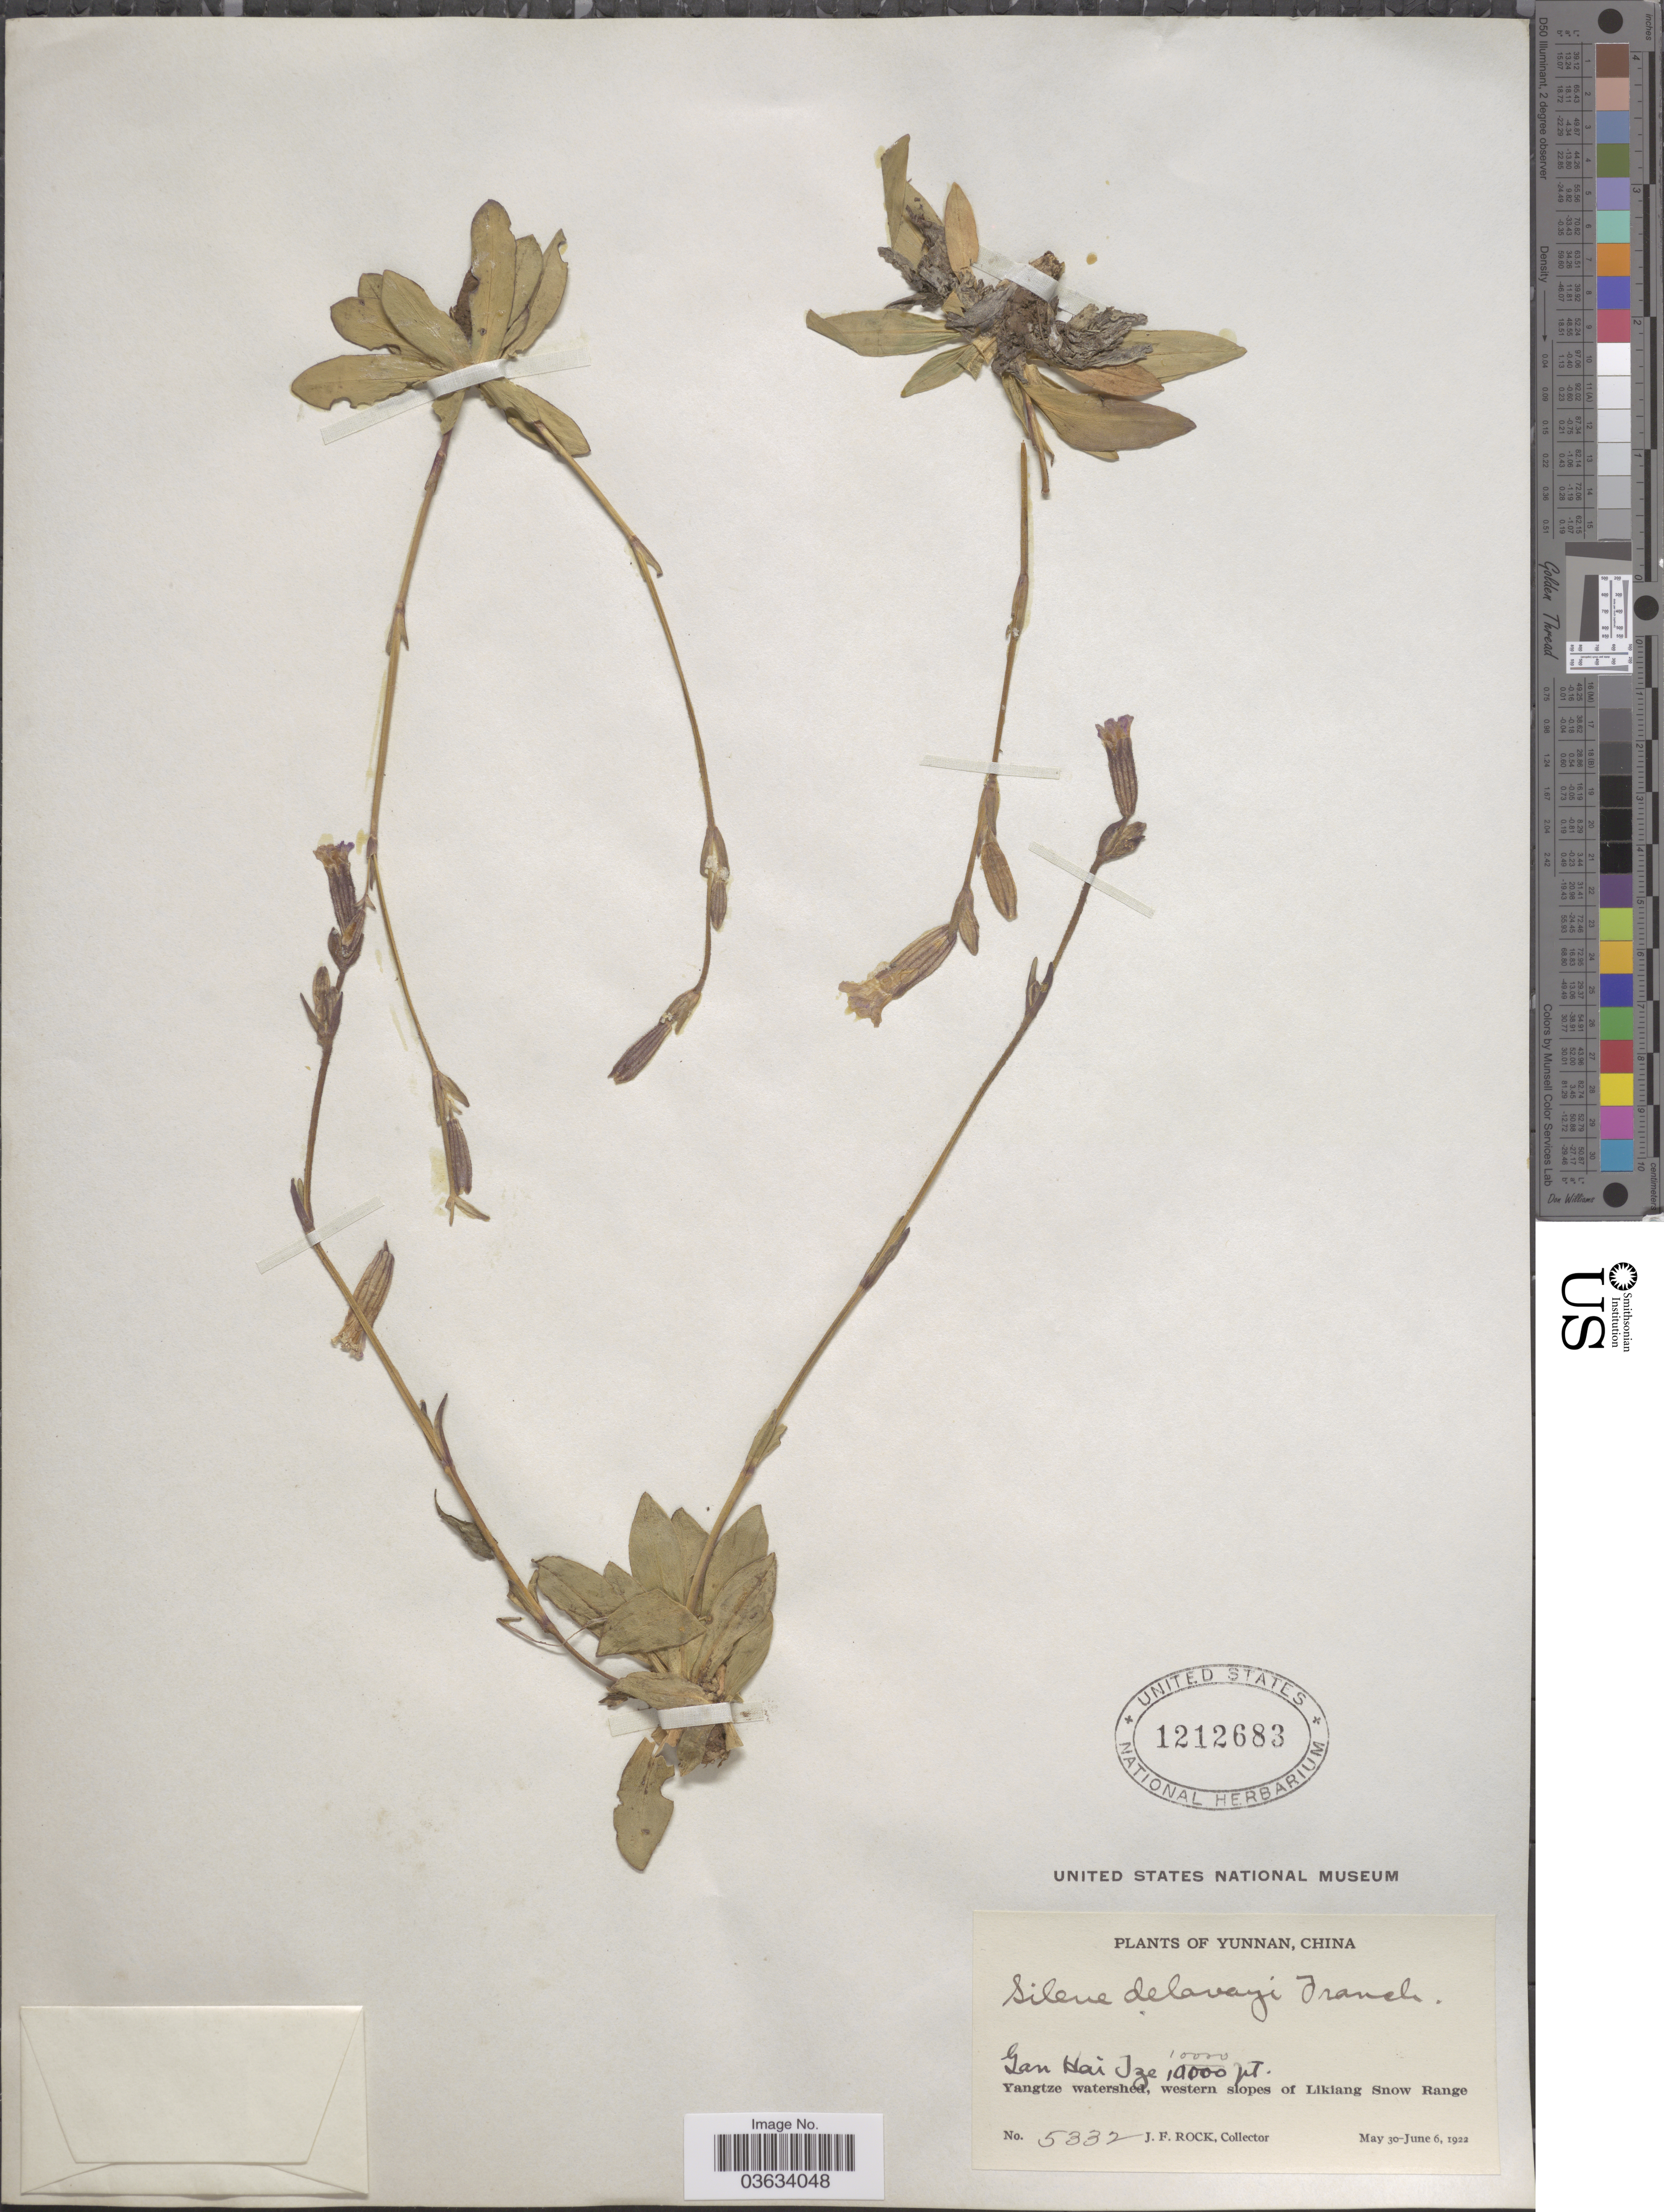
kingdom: Plantae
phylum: Tracheophyta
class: Magnoliopsida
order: Caryophyllales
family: Caryophyllaceae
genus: Silene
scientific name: Silene delavayi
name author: Franch.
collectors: J. Rock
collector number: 5332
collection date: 1922-05-30/1922-06-06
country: China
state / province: Yunnan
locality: Gan Hai Tze. Yangtze watershed, western slopes of Likiang Snow Range.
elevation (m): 3048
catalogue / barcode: US 1212683